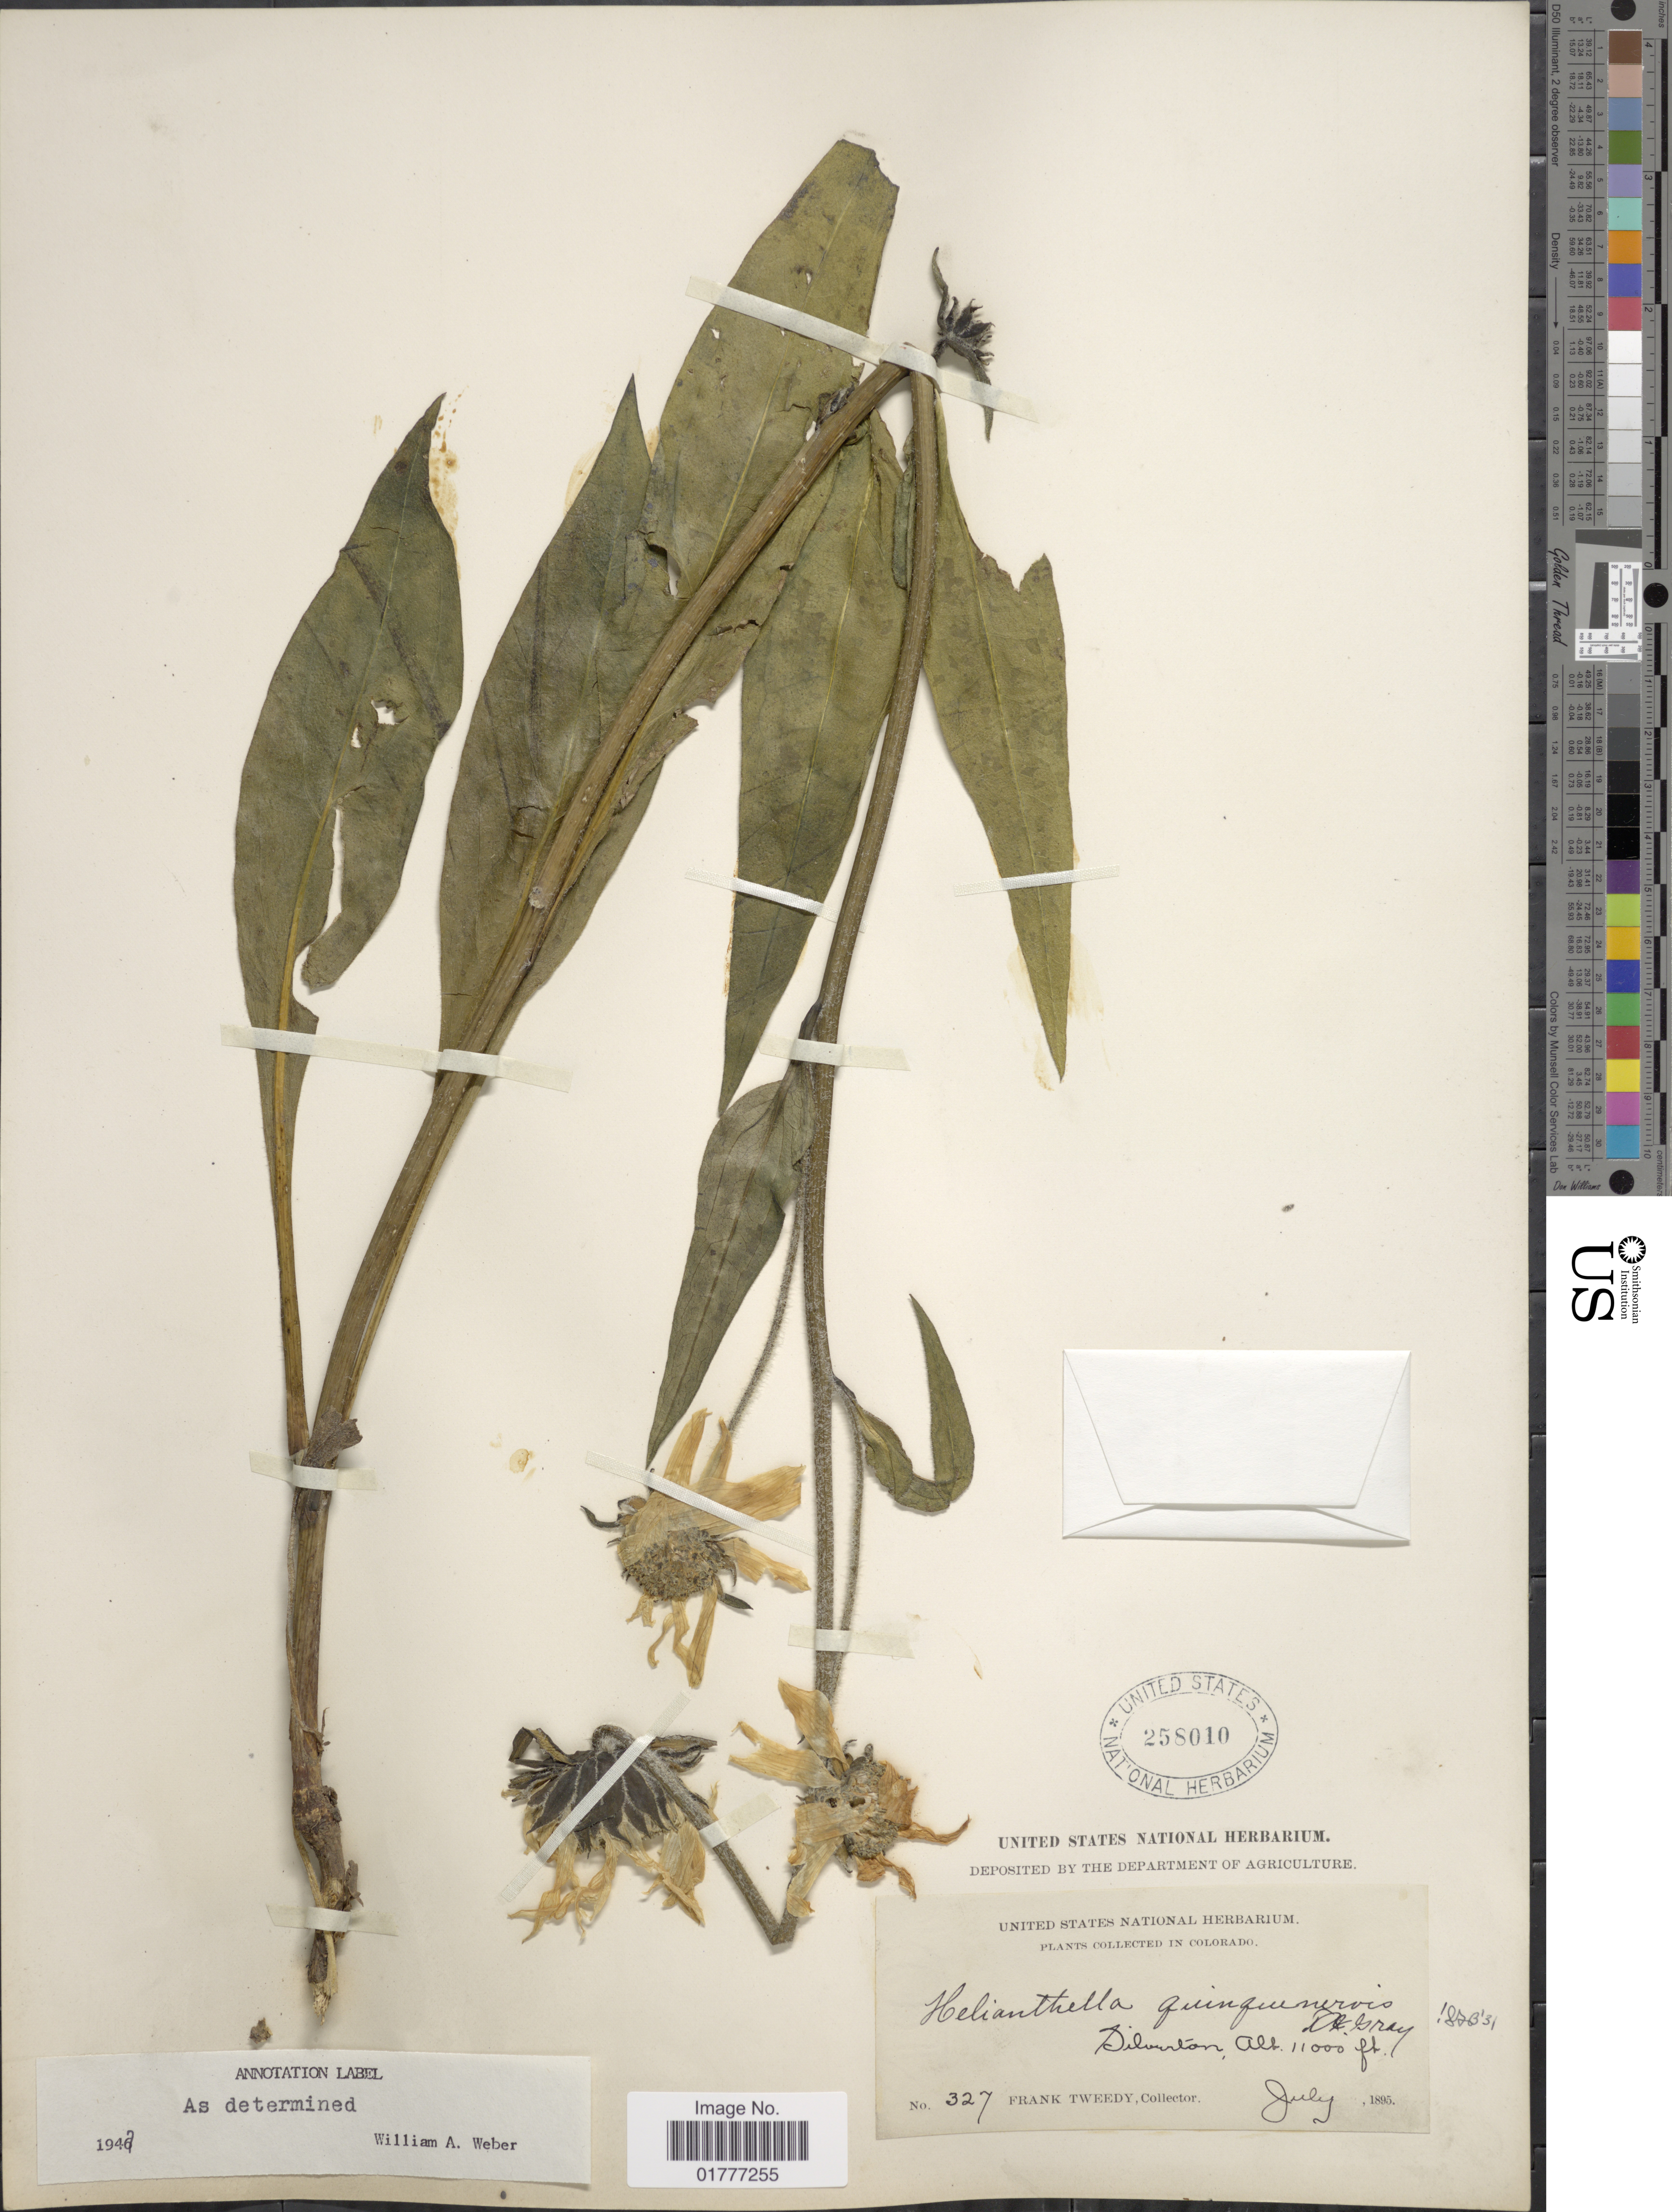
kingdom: Plantae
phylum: Tracheophyta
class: Magnoliopsida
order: Asterales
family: Asteraceae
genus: Helianthella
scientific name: Helianthella quinquenervis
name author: (Hook.) A. Gray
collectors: F. Tweedy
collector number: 327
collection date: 1895-07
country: United States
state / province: Colorado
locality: Dilverton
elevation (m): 3353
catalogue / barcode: US 258010